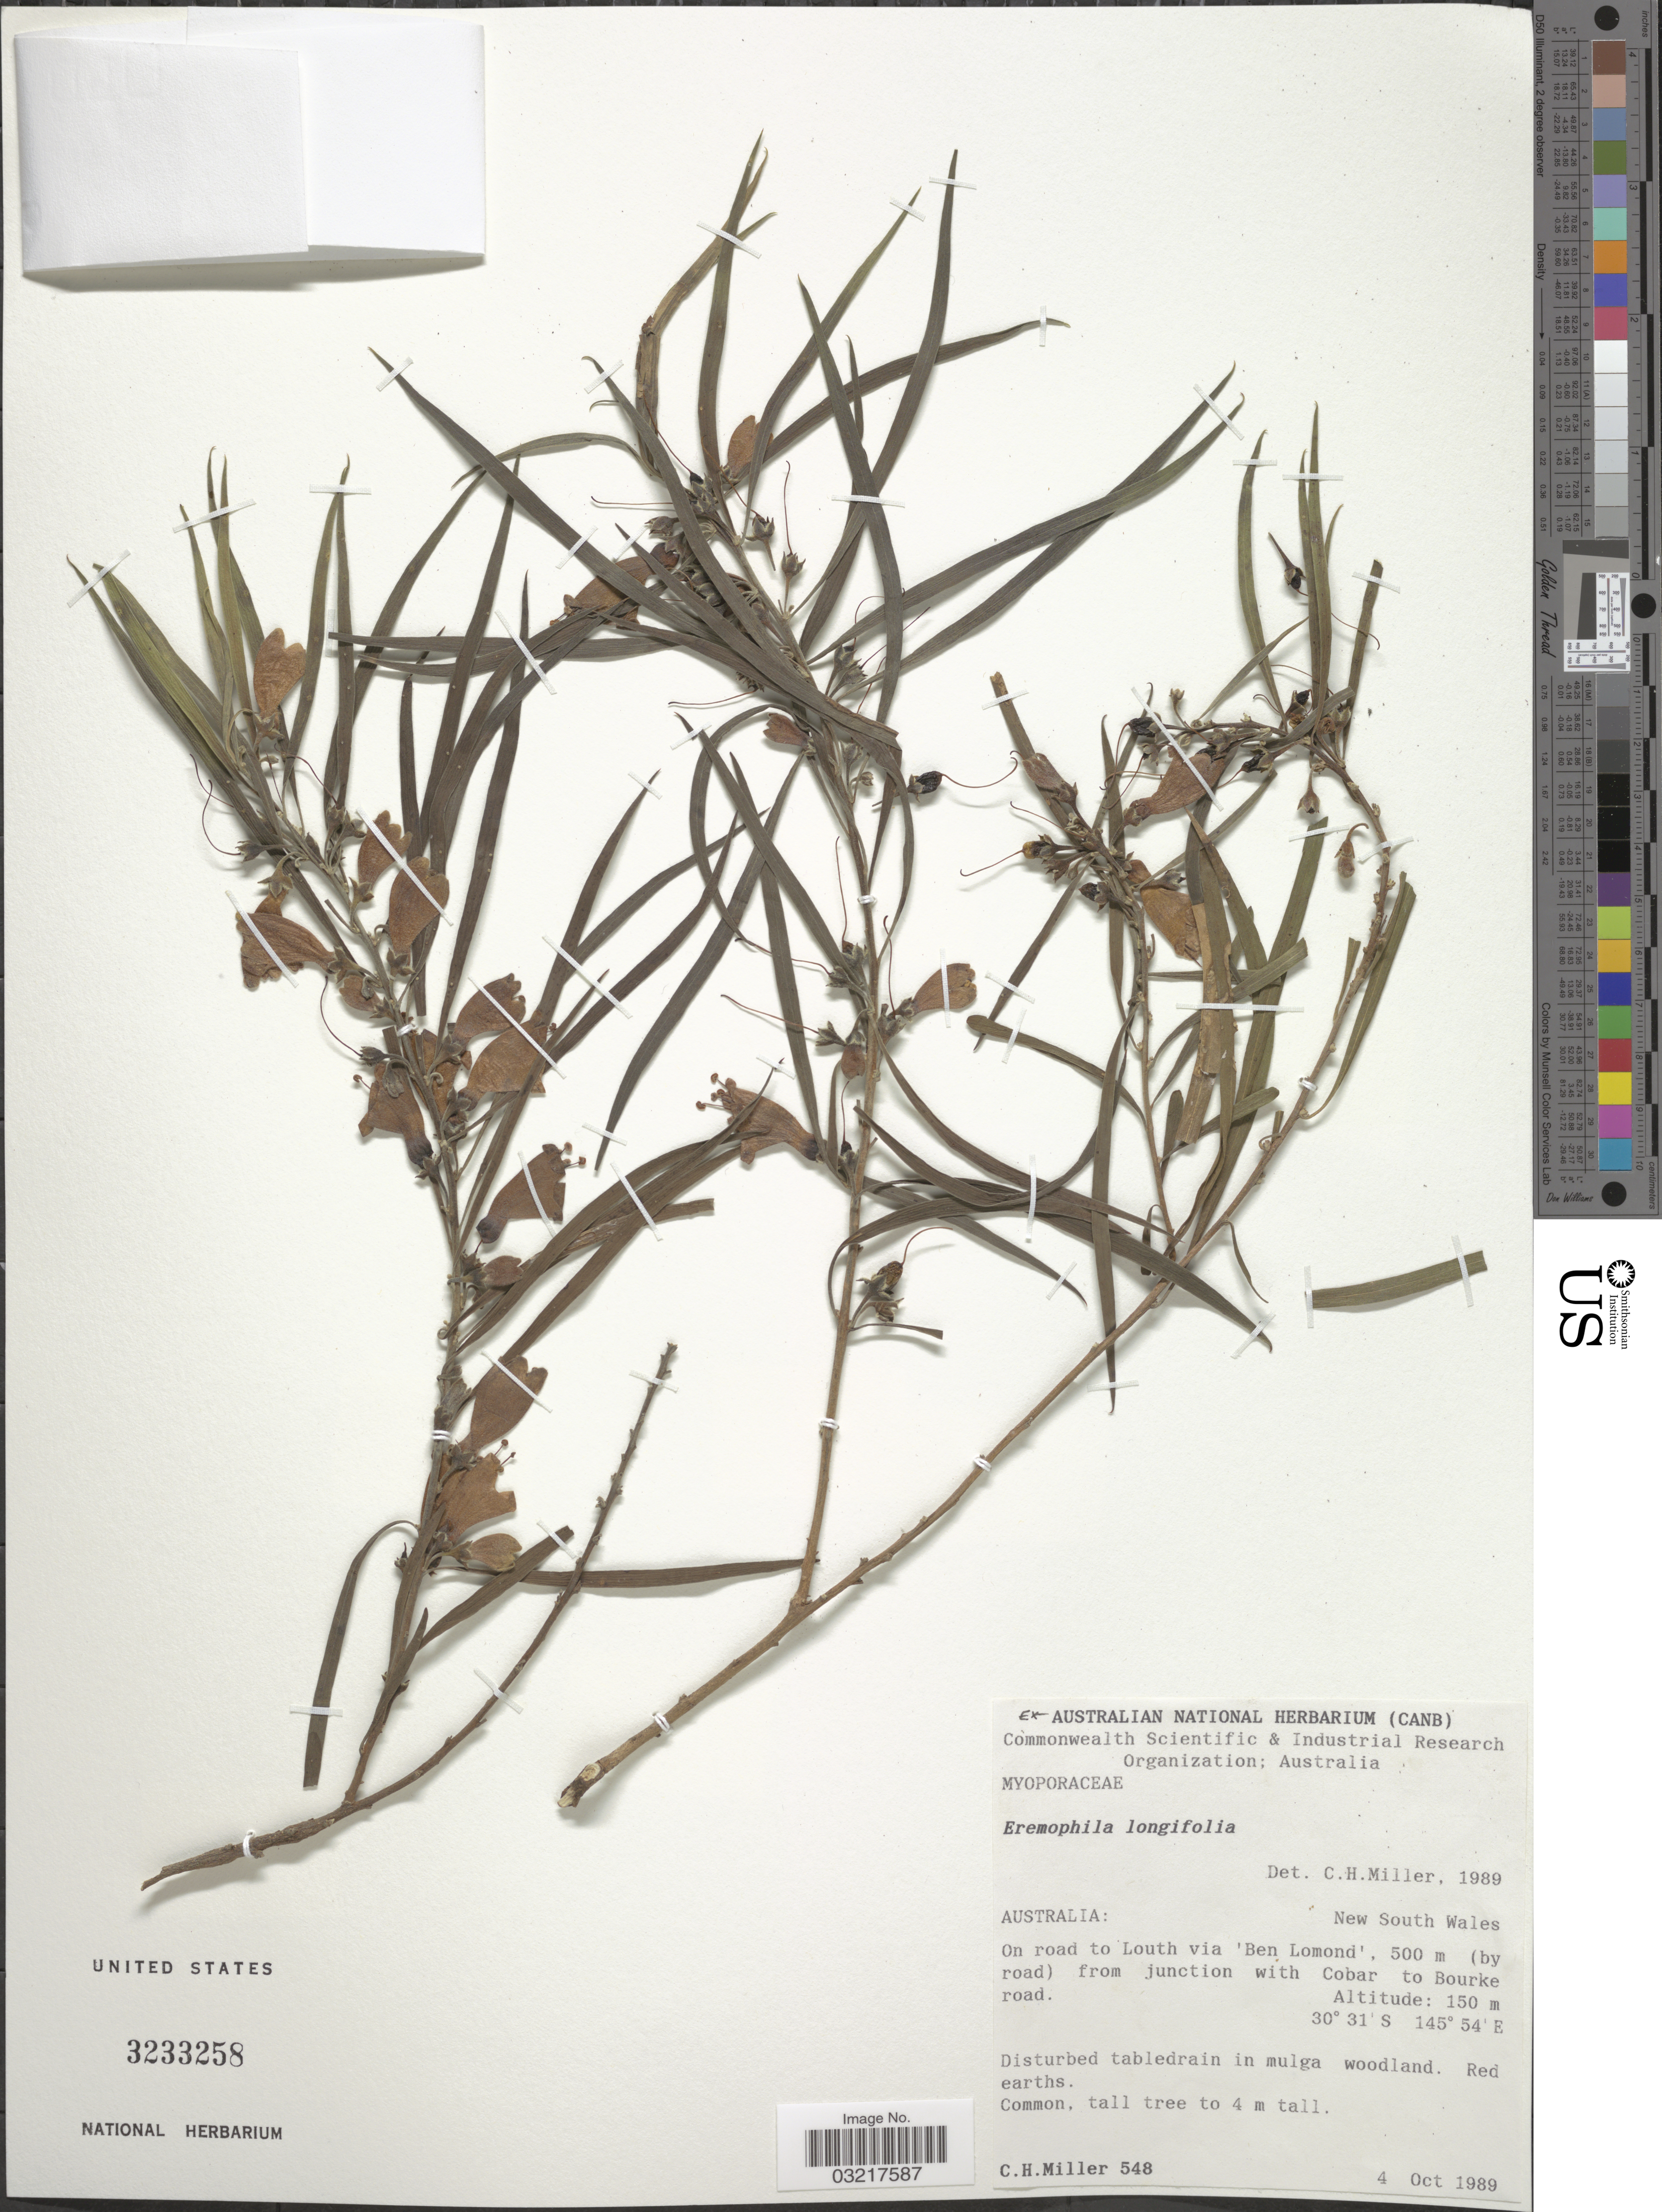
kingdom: Plantae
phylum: Tracheophyta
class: Magnoliopsida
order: Lamiales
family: Scrophulariaceae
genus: Eremophila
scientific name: Eremophila longifolia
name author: (R. Br.) F. Muell.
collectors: C. H. Miller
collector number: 548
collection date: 1989-10-04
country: Australia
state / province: New South Wales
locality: On road to Louth via 'Ben Lomond', 500 m (by road) from junction with Cobar to Bourke road.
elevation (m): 150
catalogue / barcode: US 3233258